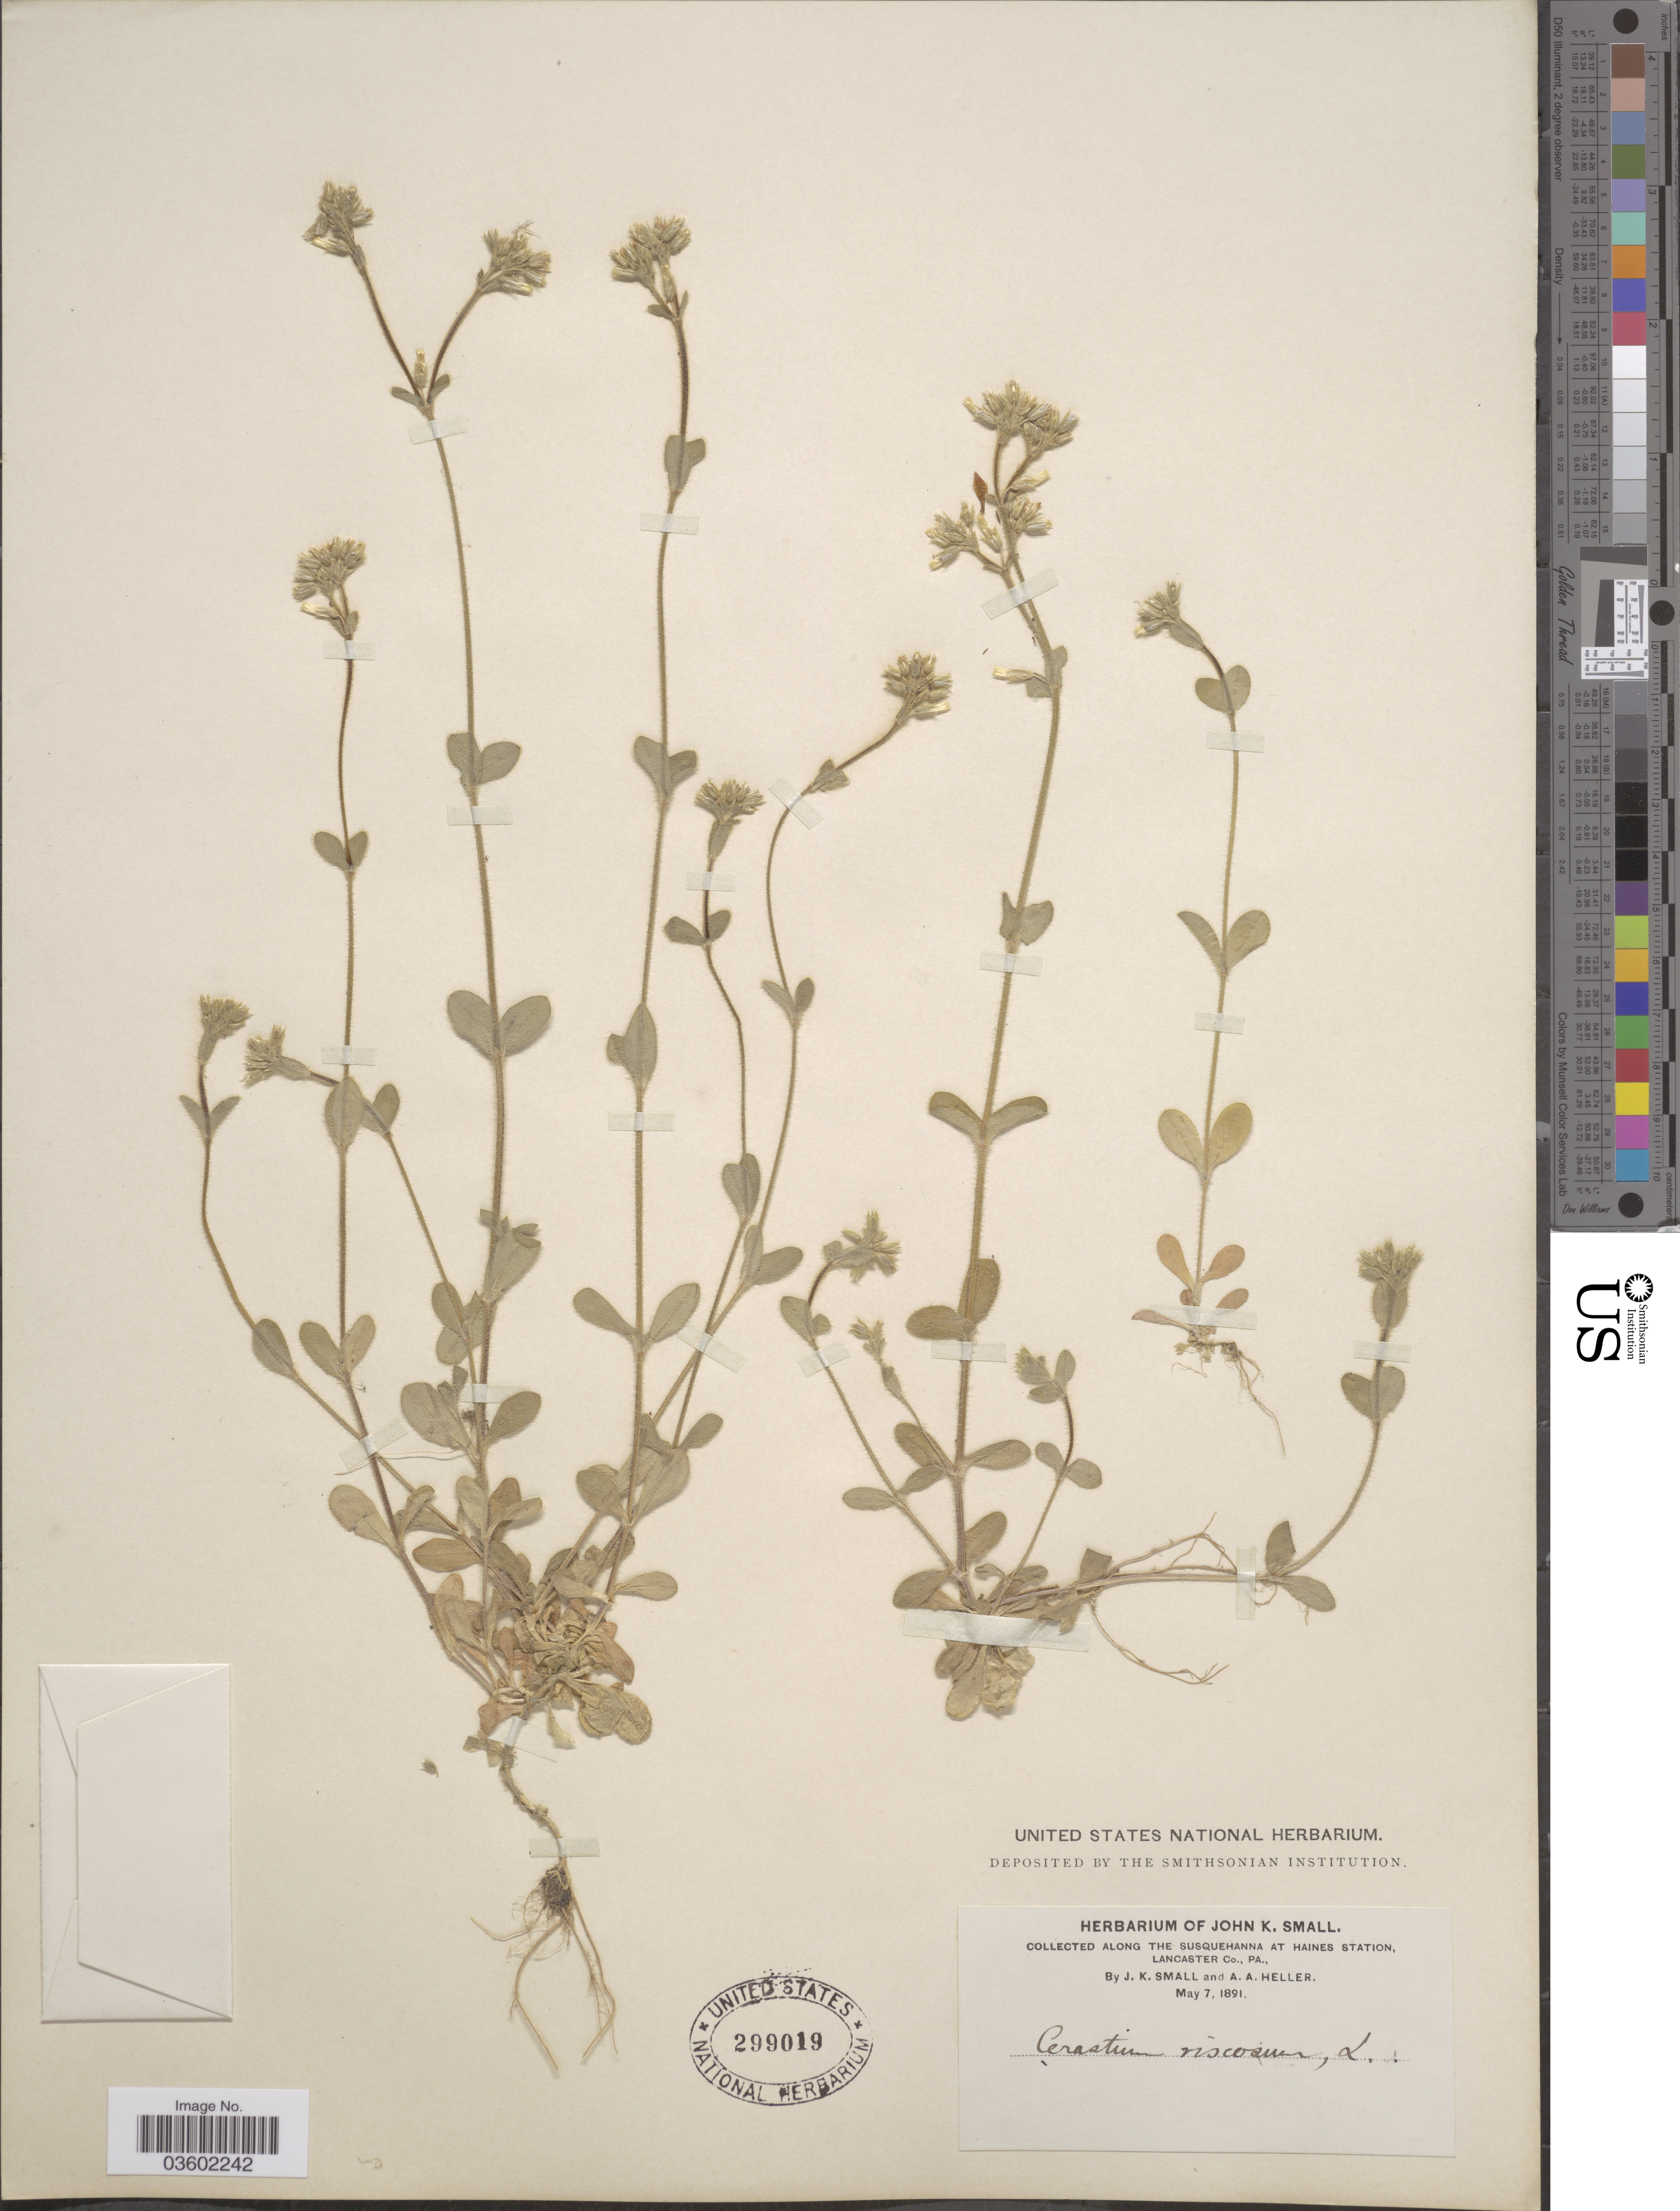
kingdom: Plantae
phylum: Tracheophyta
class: Magnoliopsida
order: Caryophyllales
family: Caryophyllaceae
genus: Cerastium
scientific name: Cerastium viscosum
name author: L.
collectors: J. K. Small & A. A. Heller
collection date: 1891-05-07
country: United States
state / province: Pennsylvania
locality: Along the Susquehanna at Haines Station, Lancaster Co.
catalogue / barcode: US 299019